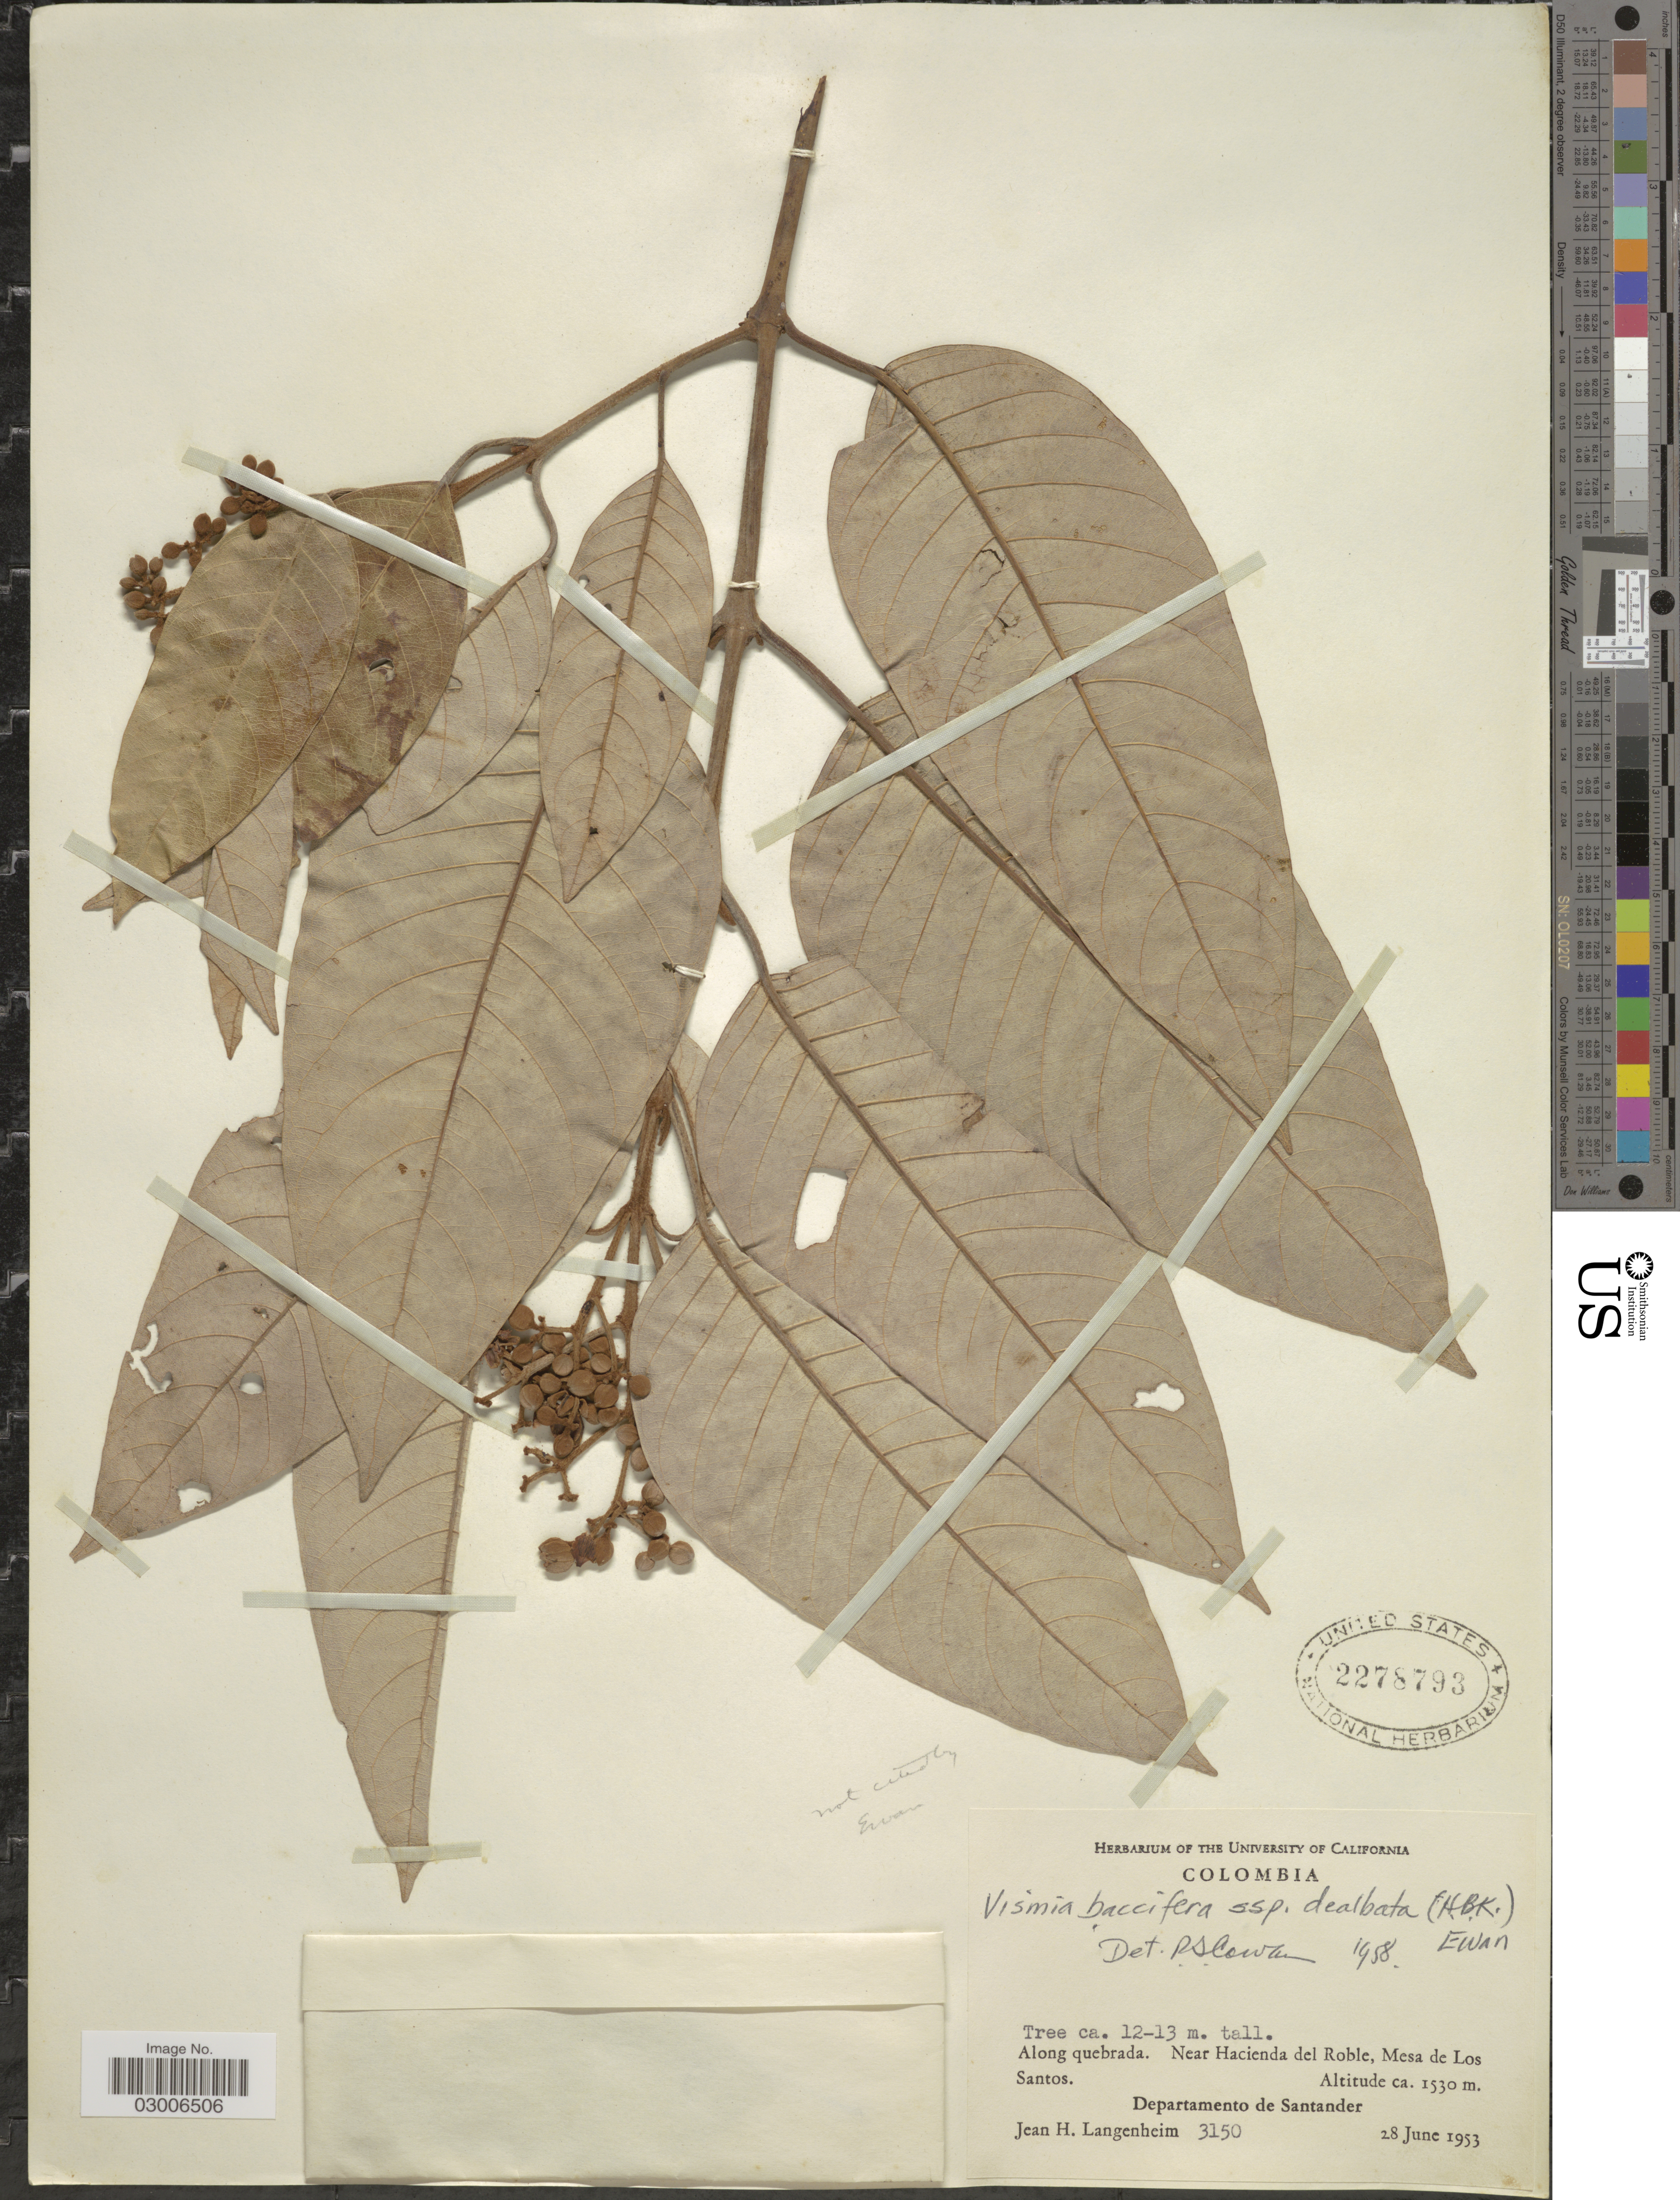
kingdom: Plantae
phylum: Tracheophyta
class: Magnoliopsida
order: Malpighiales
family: Hypericaceae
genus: Vismia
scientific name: Vismia baccifera subsp. dealbata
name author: (Kunth) Ewan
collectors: J. H. Langenheim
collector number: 3150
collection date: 1953-06-28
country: Colombia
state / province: Santander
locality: Along quebrada, Near Hacienda del Roble, Mesa de Los Santos, Departamento de Santander.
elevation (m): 1530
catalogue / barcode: US 2278793